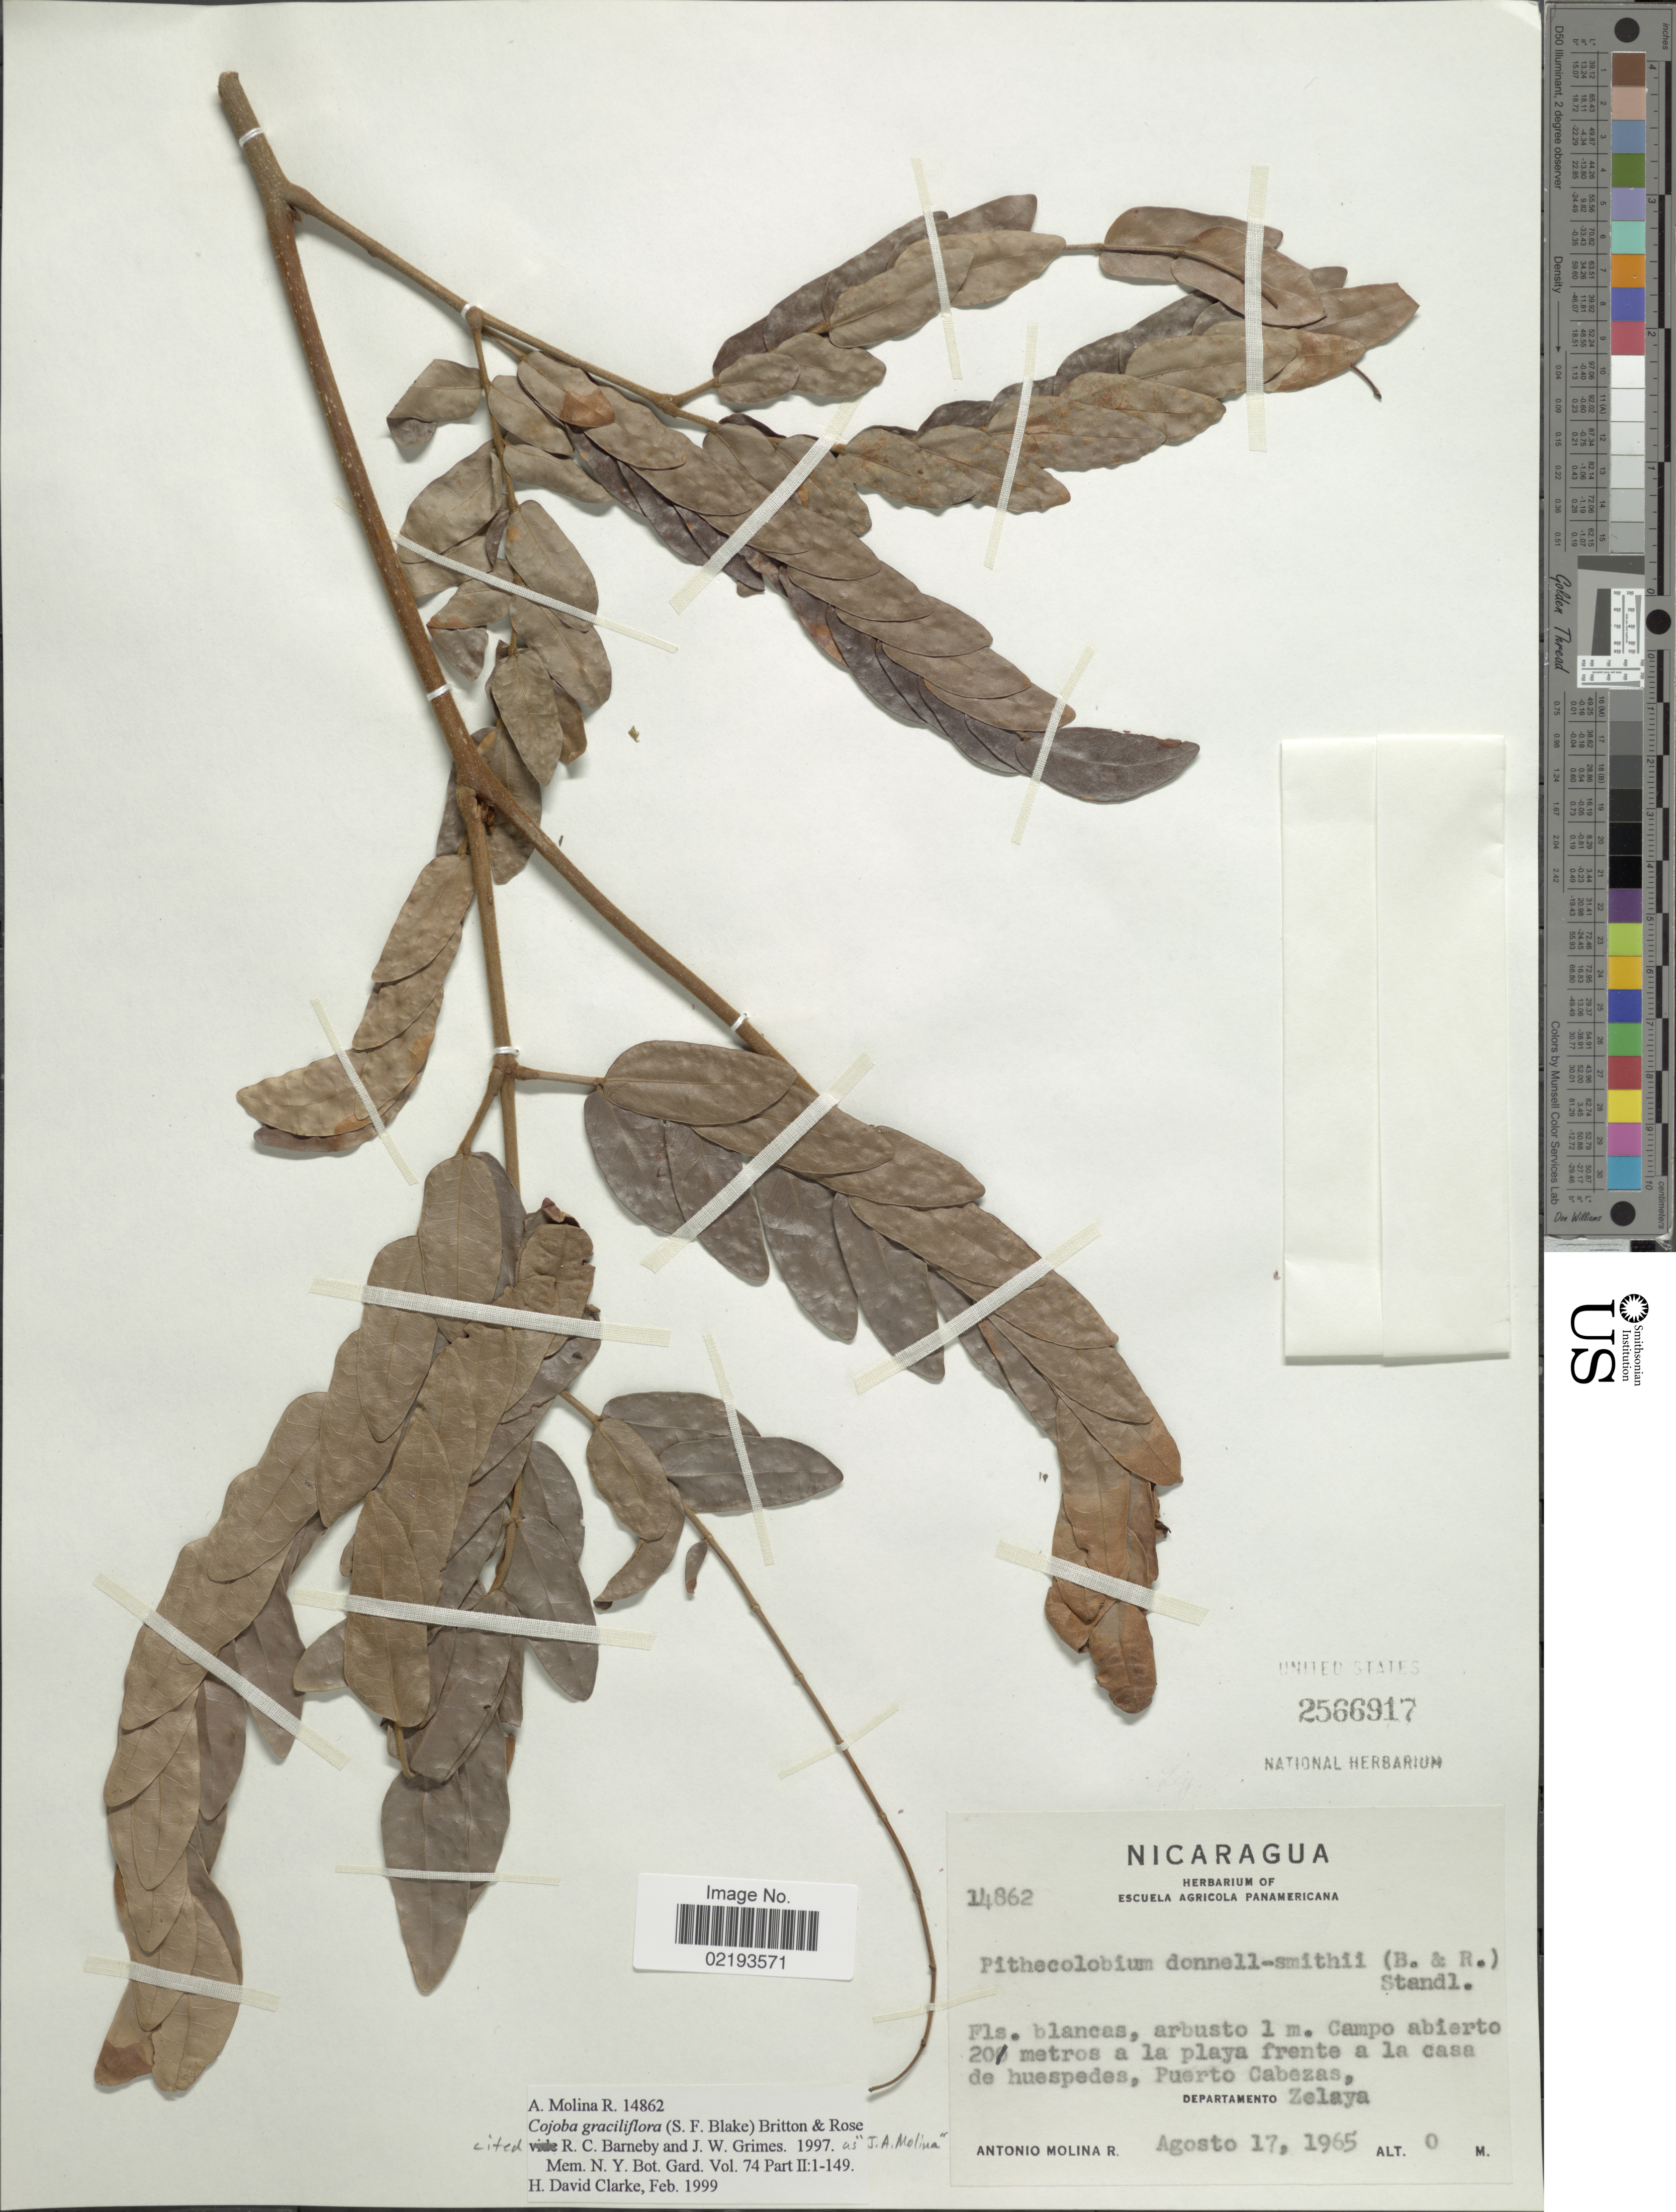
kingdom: Plantae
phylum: Tracheophyta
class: Magnoliopsida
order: Fabales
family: Fabaceae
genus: Cojoba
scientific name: Cojoba graciliflora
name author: (S.F. Blake) Britton & Rose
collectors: A. Molina R.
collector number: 14862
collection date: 1965-08-17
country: Nicaragua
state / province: Atlantico Norte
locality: Campo abierto 201 metros a la playa frente a la casa de huespedes, Puerto Cabezas, Departamento Zelaya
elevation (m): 0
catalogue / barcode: US 2566917